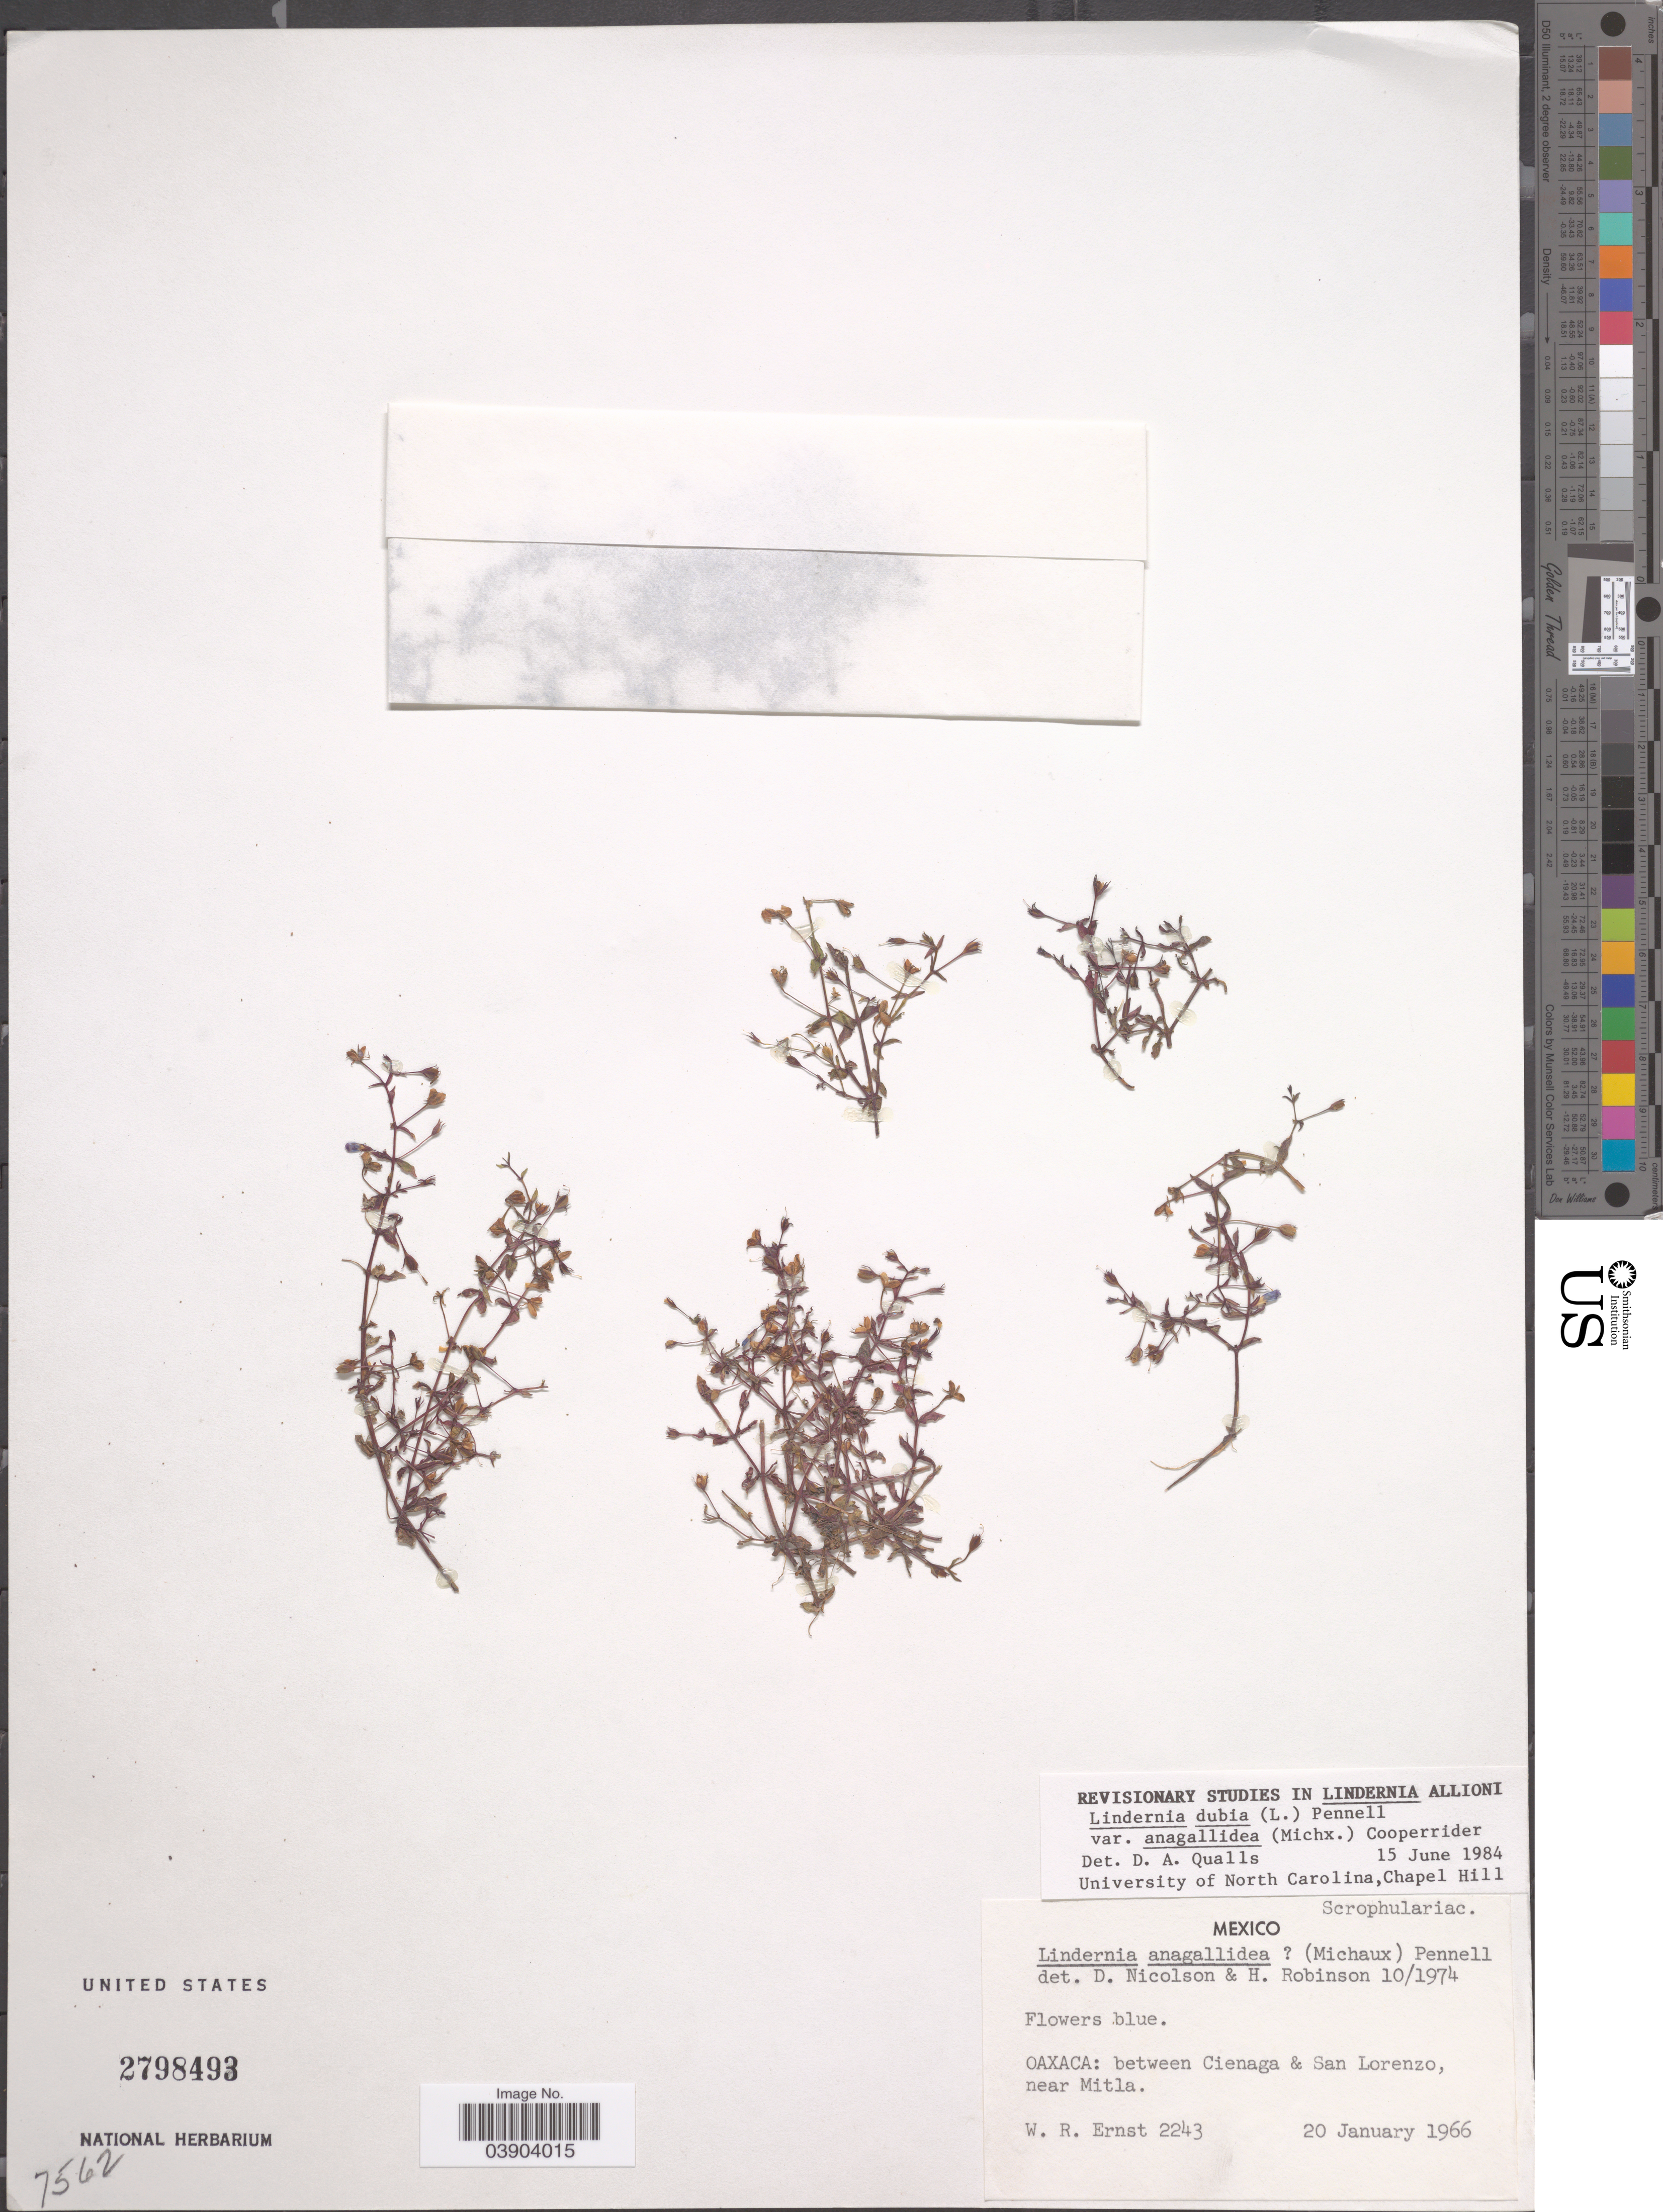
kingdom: Plantae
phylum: Tracheophyta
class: Magnoliopsida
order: Lamiales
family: Linderniaceae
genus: Lindernia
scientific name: Lindernia dubia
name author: (L.) Pennell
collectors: W. R. Ernst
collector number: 2243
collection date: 1966-01-20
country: Mexico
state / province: Oaxaca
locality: Between Cienaga & San Lorenzo, near Mitla.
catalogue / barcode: US 2798493